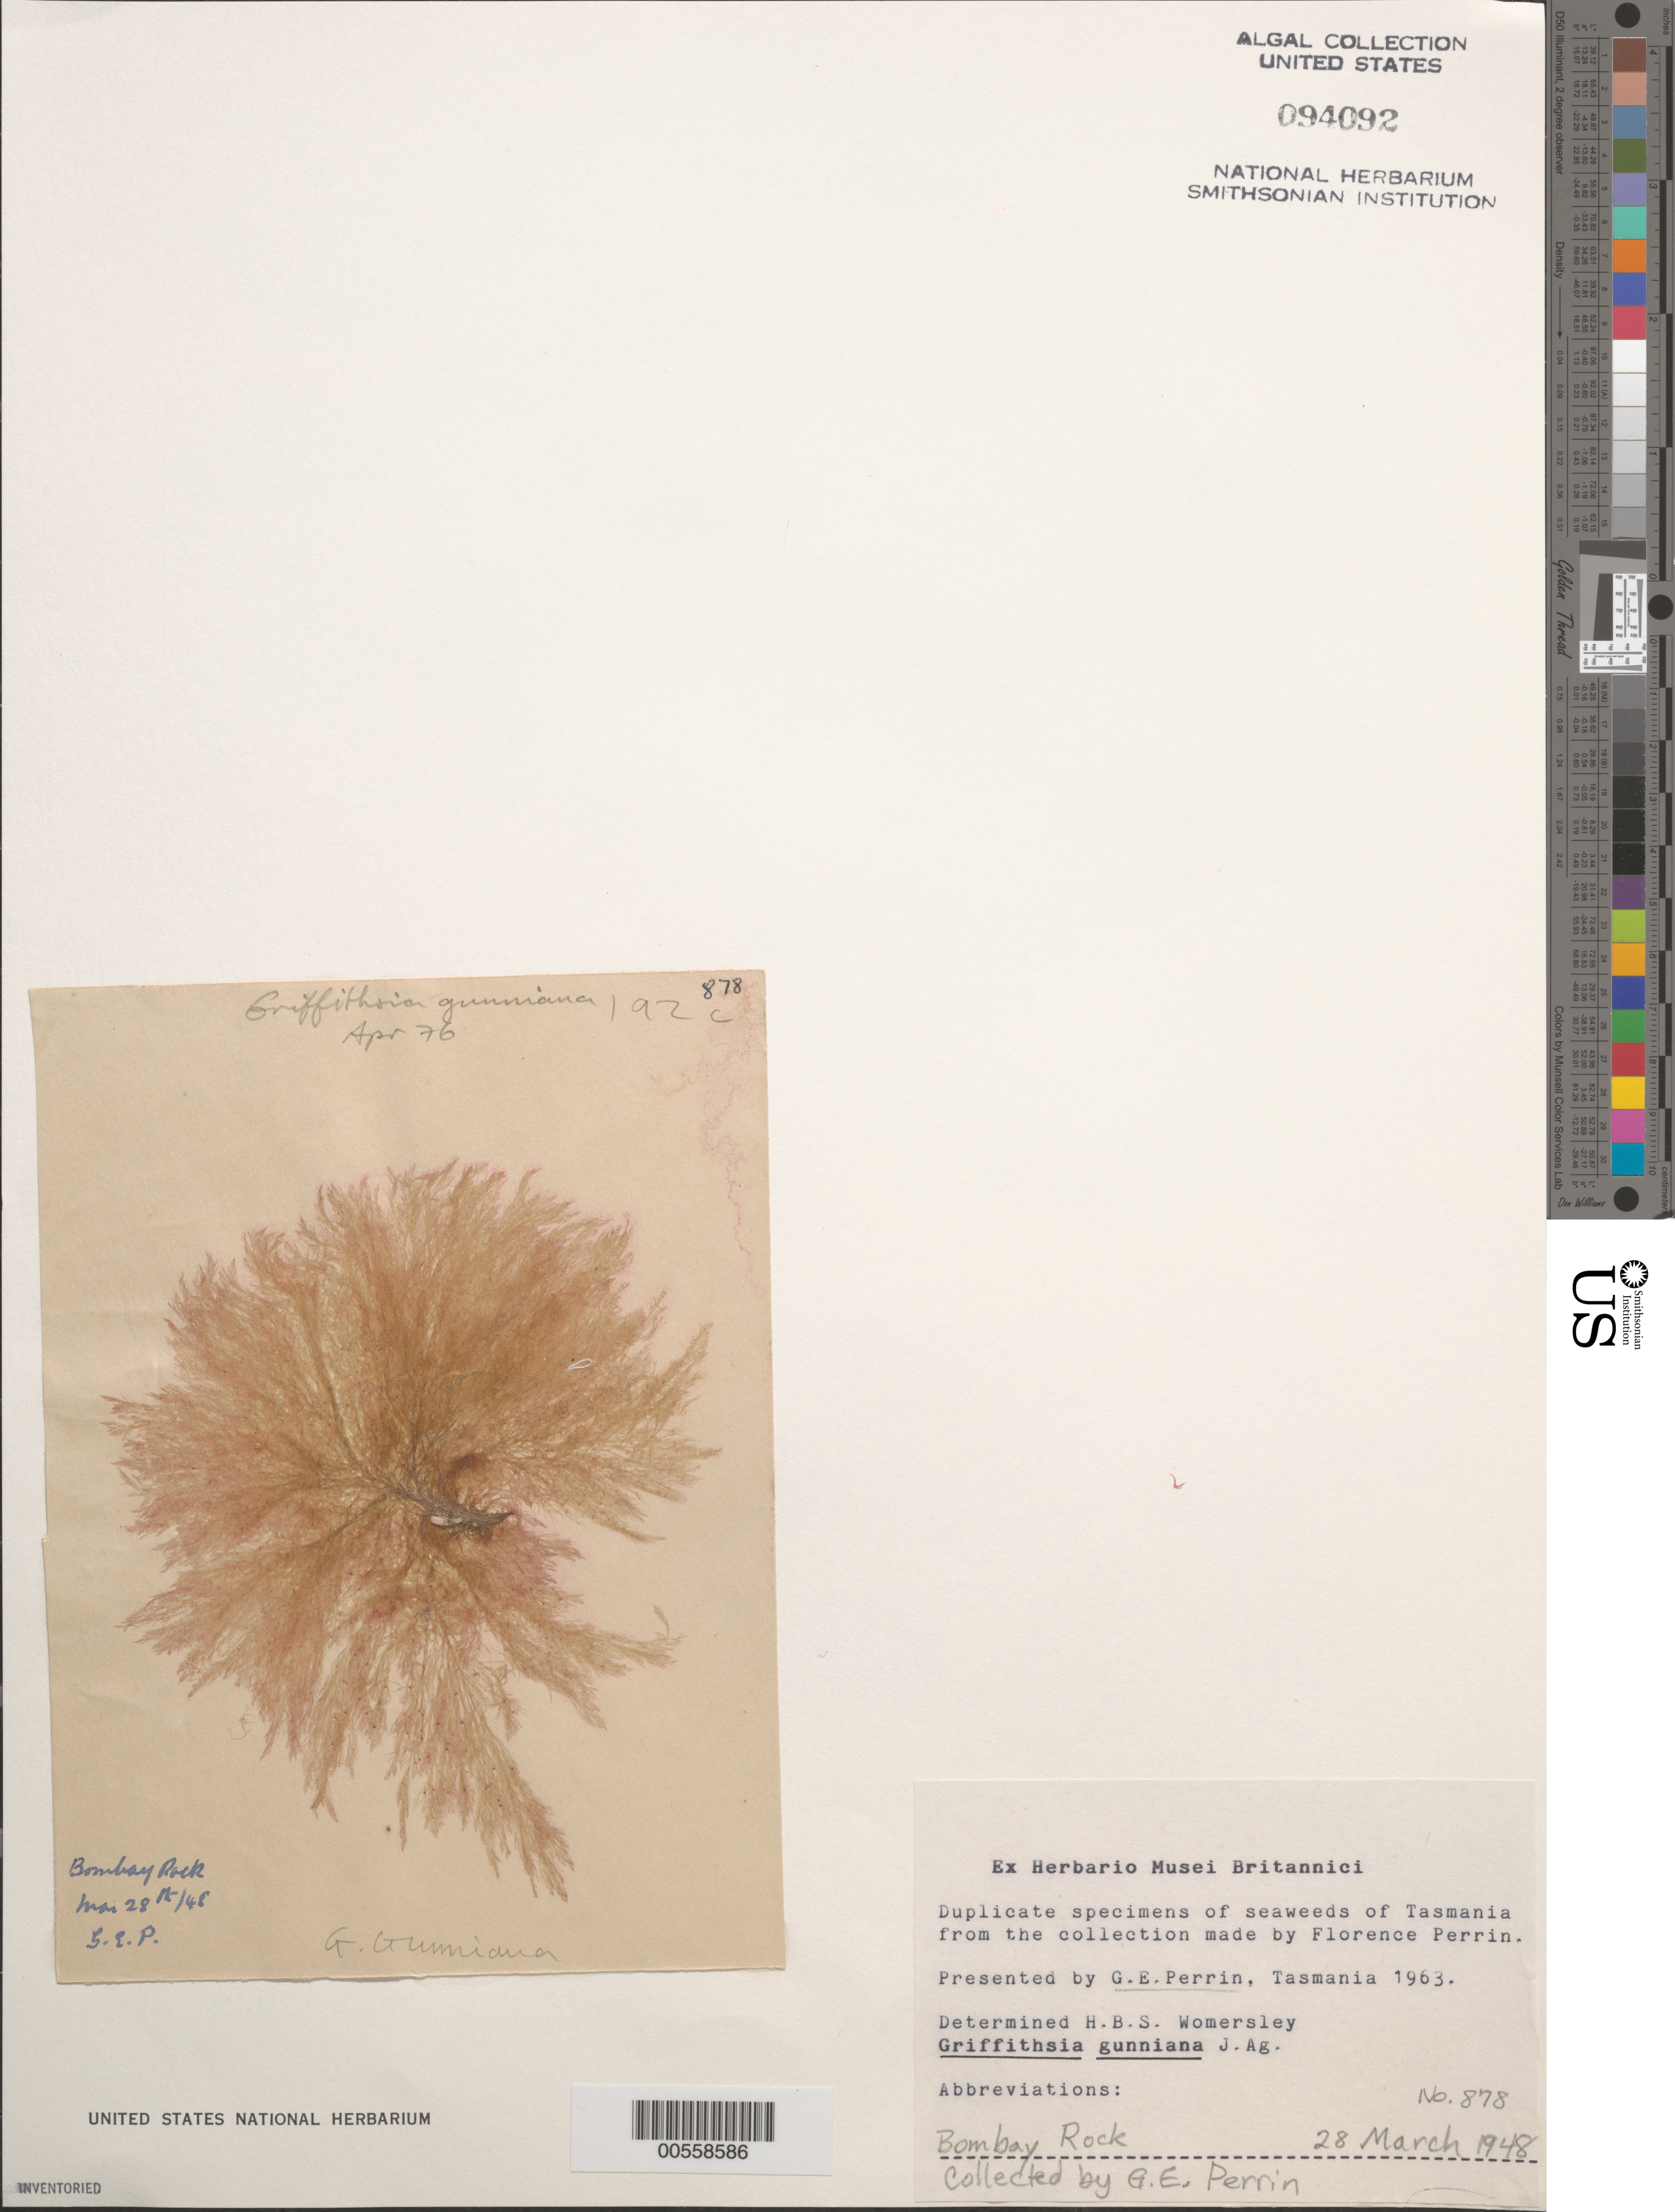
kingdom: Plantae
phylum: Rhodophyta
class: Florideophyceae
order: Ceramiales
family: Wrangeliaceae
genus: Griffithsia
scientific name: Griffithsia gunniana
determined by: Womersley, H. B. S.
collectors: G. Perrin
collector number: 878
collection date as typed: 28 Mar 1948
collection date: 1948-03-28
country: Australia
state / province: Tasmania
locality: Bombay Rock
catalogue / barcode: US 94092